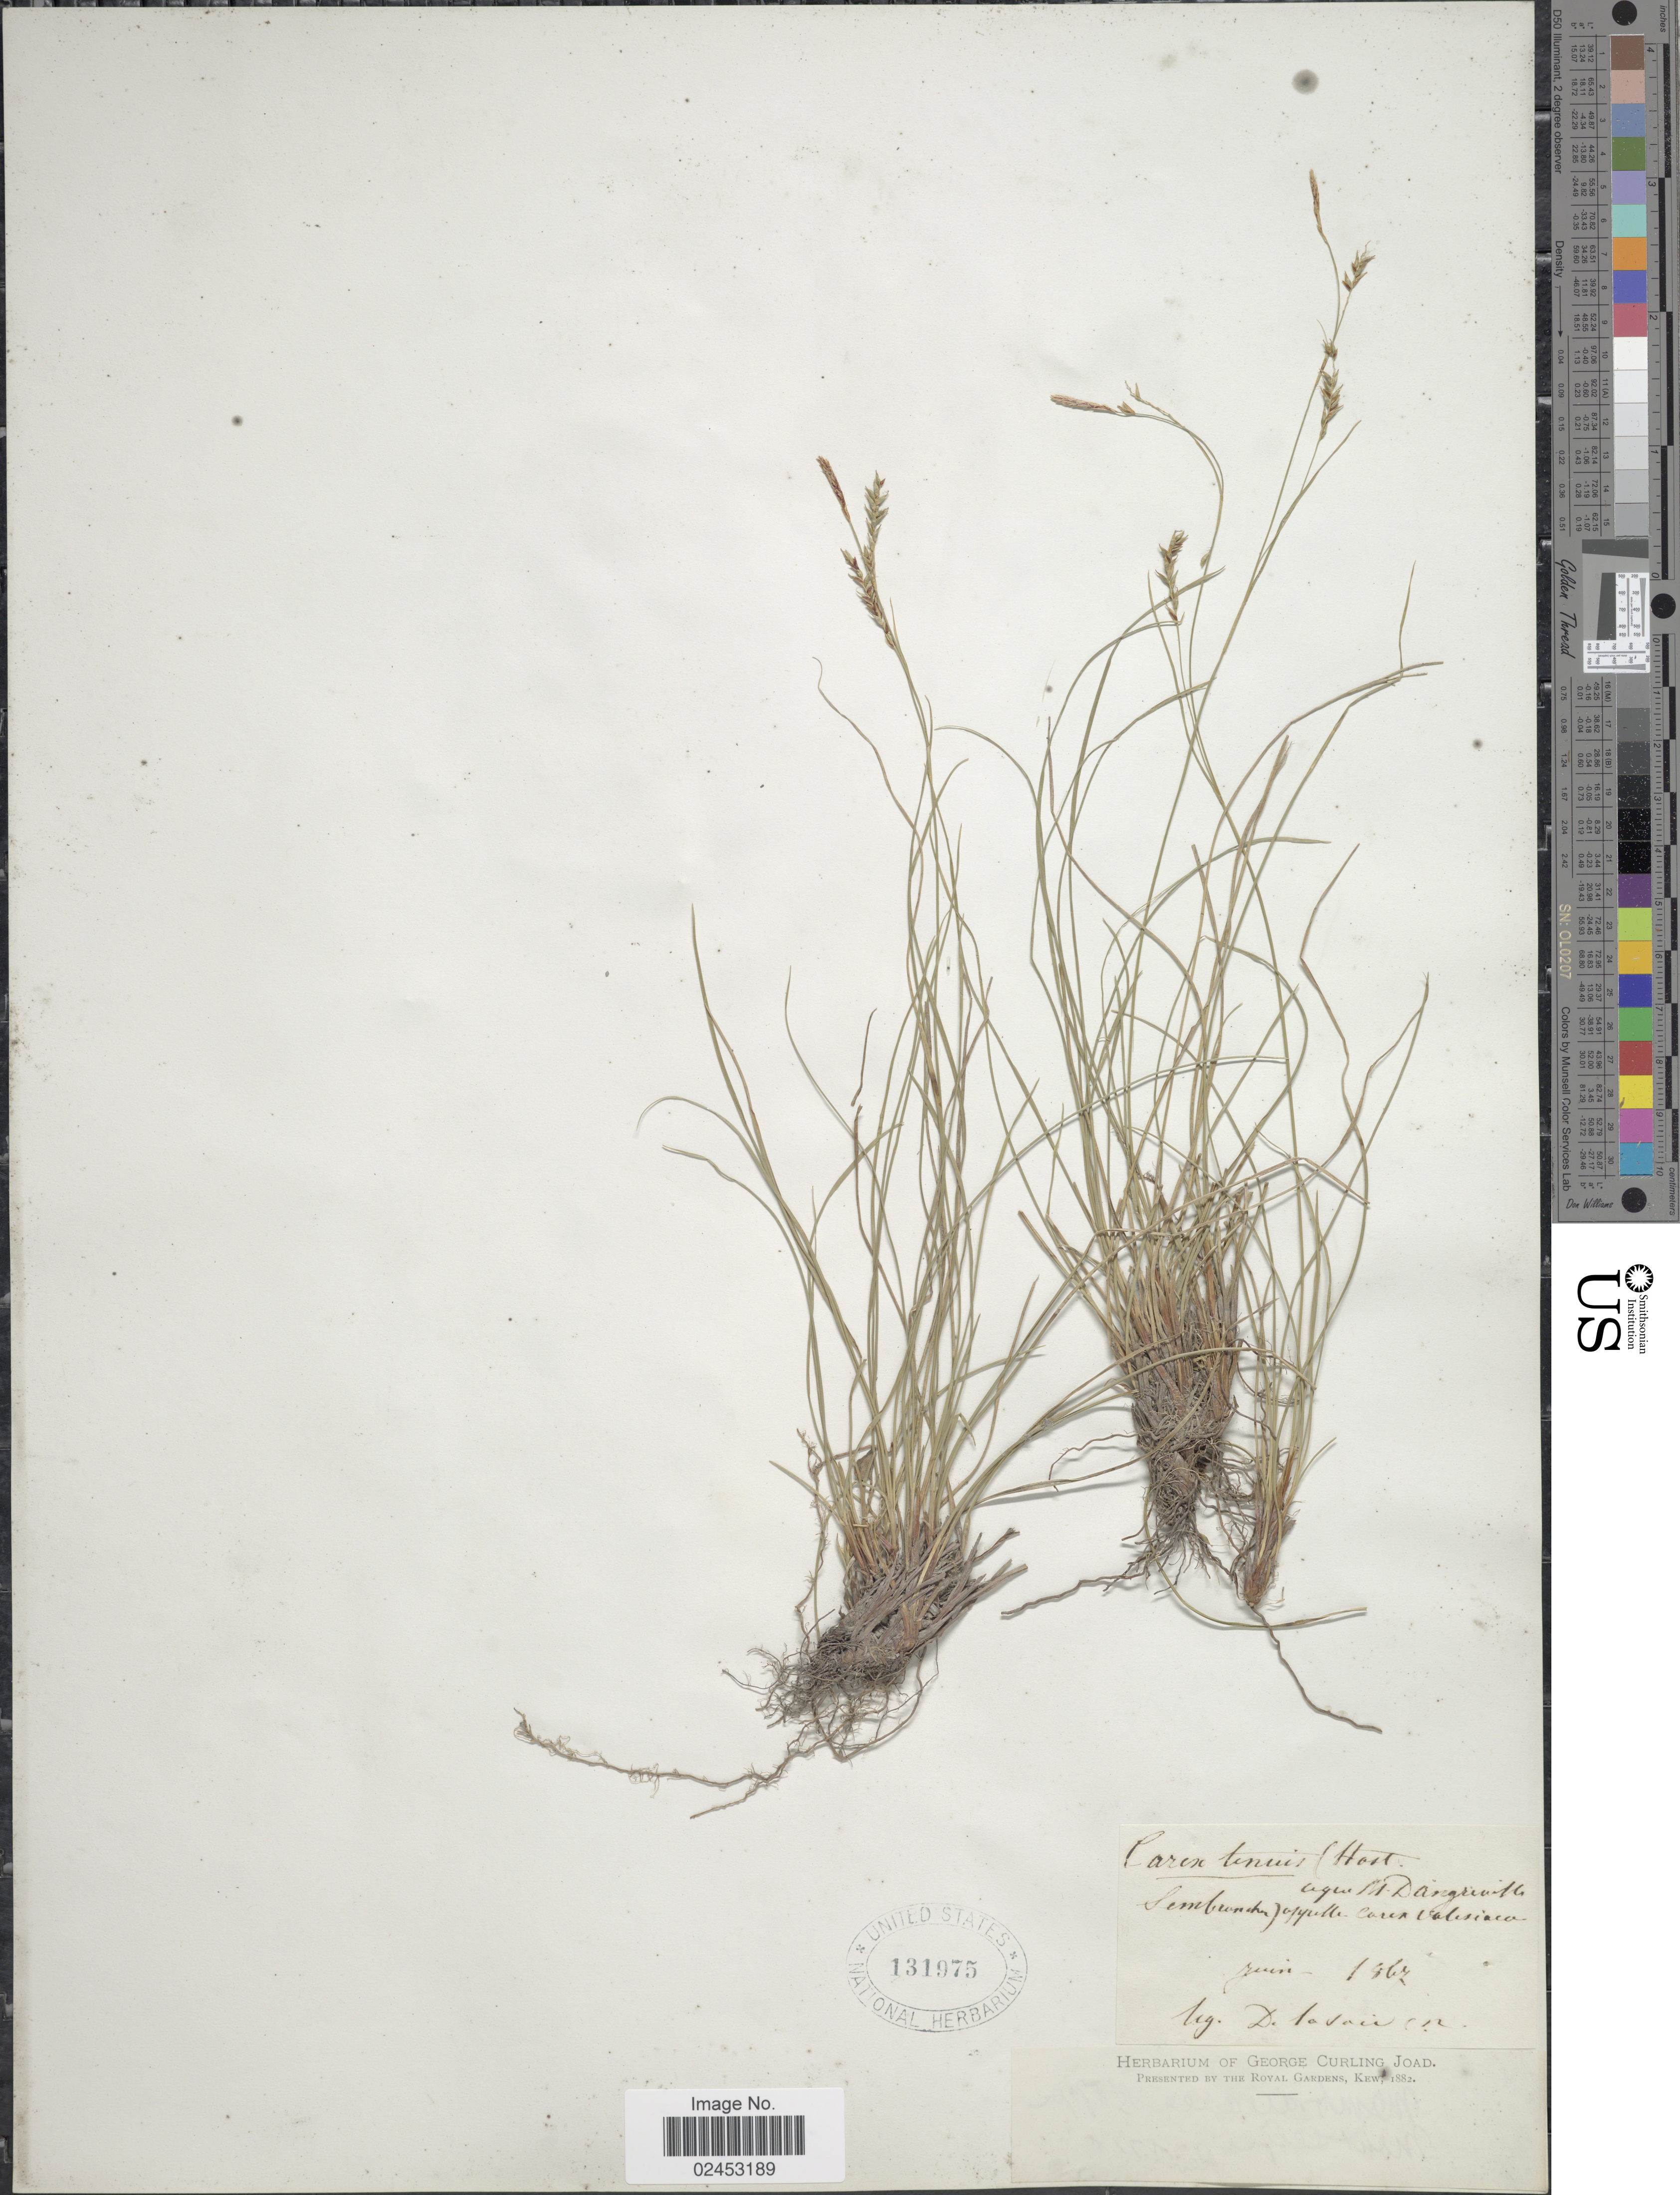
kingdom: Plantae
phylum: Tracheophyta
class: Liliopsida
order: Poales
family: Cyperaceae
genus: Carex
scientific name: Carex brachystachys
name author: Schrank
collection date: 1867-06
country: Switzerland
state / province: Valais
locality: Sembrancher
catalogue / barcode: US 131975